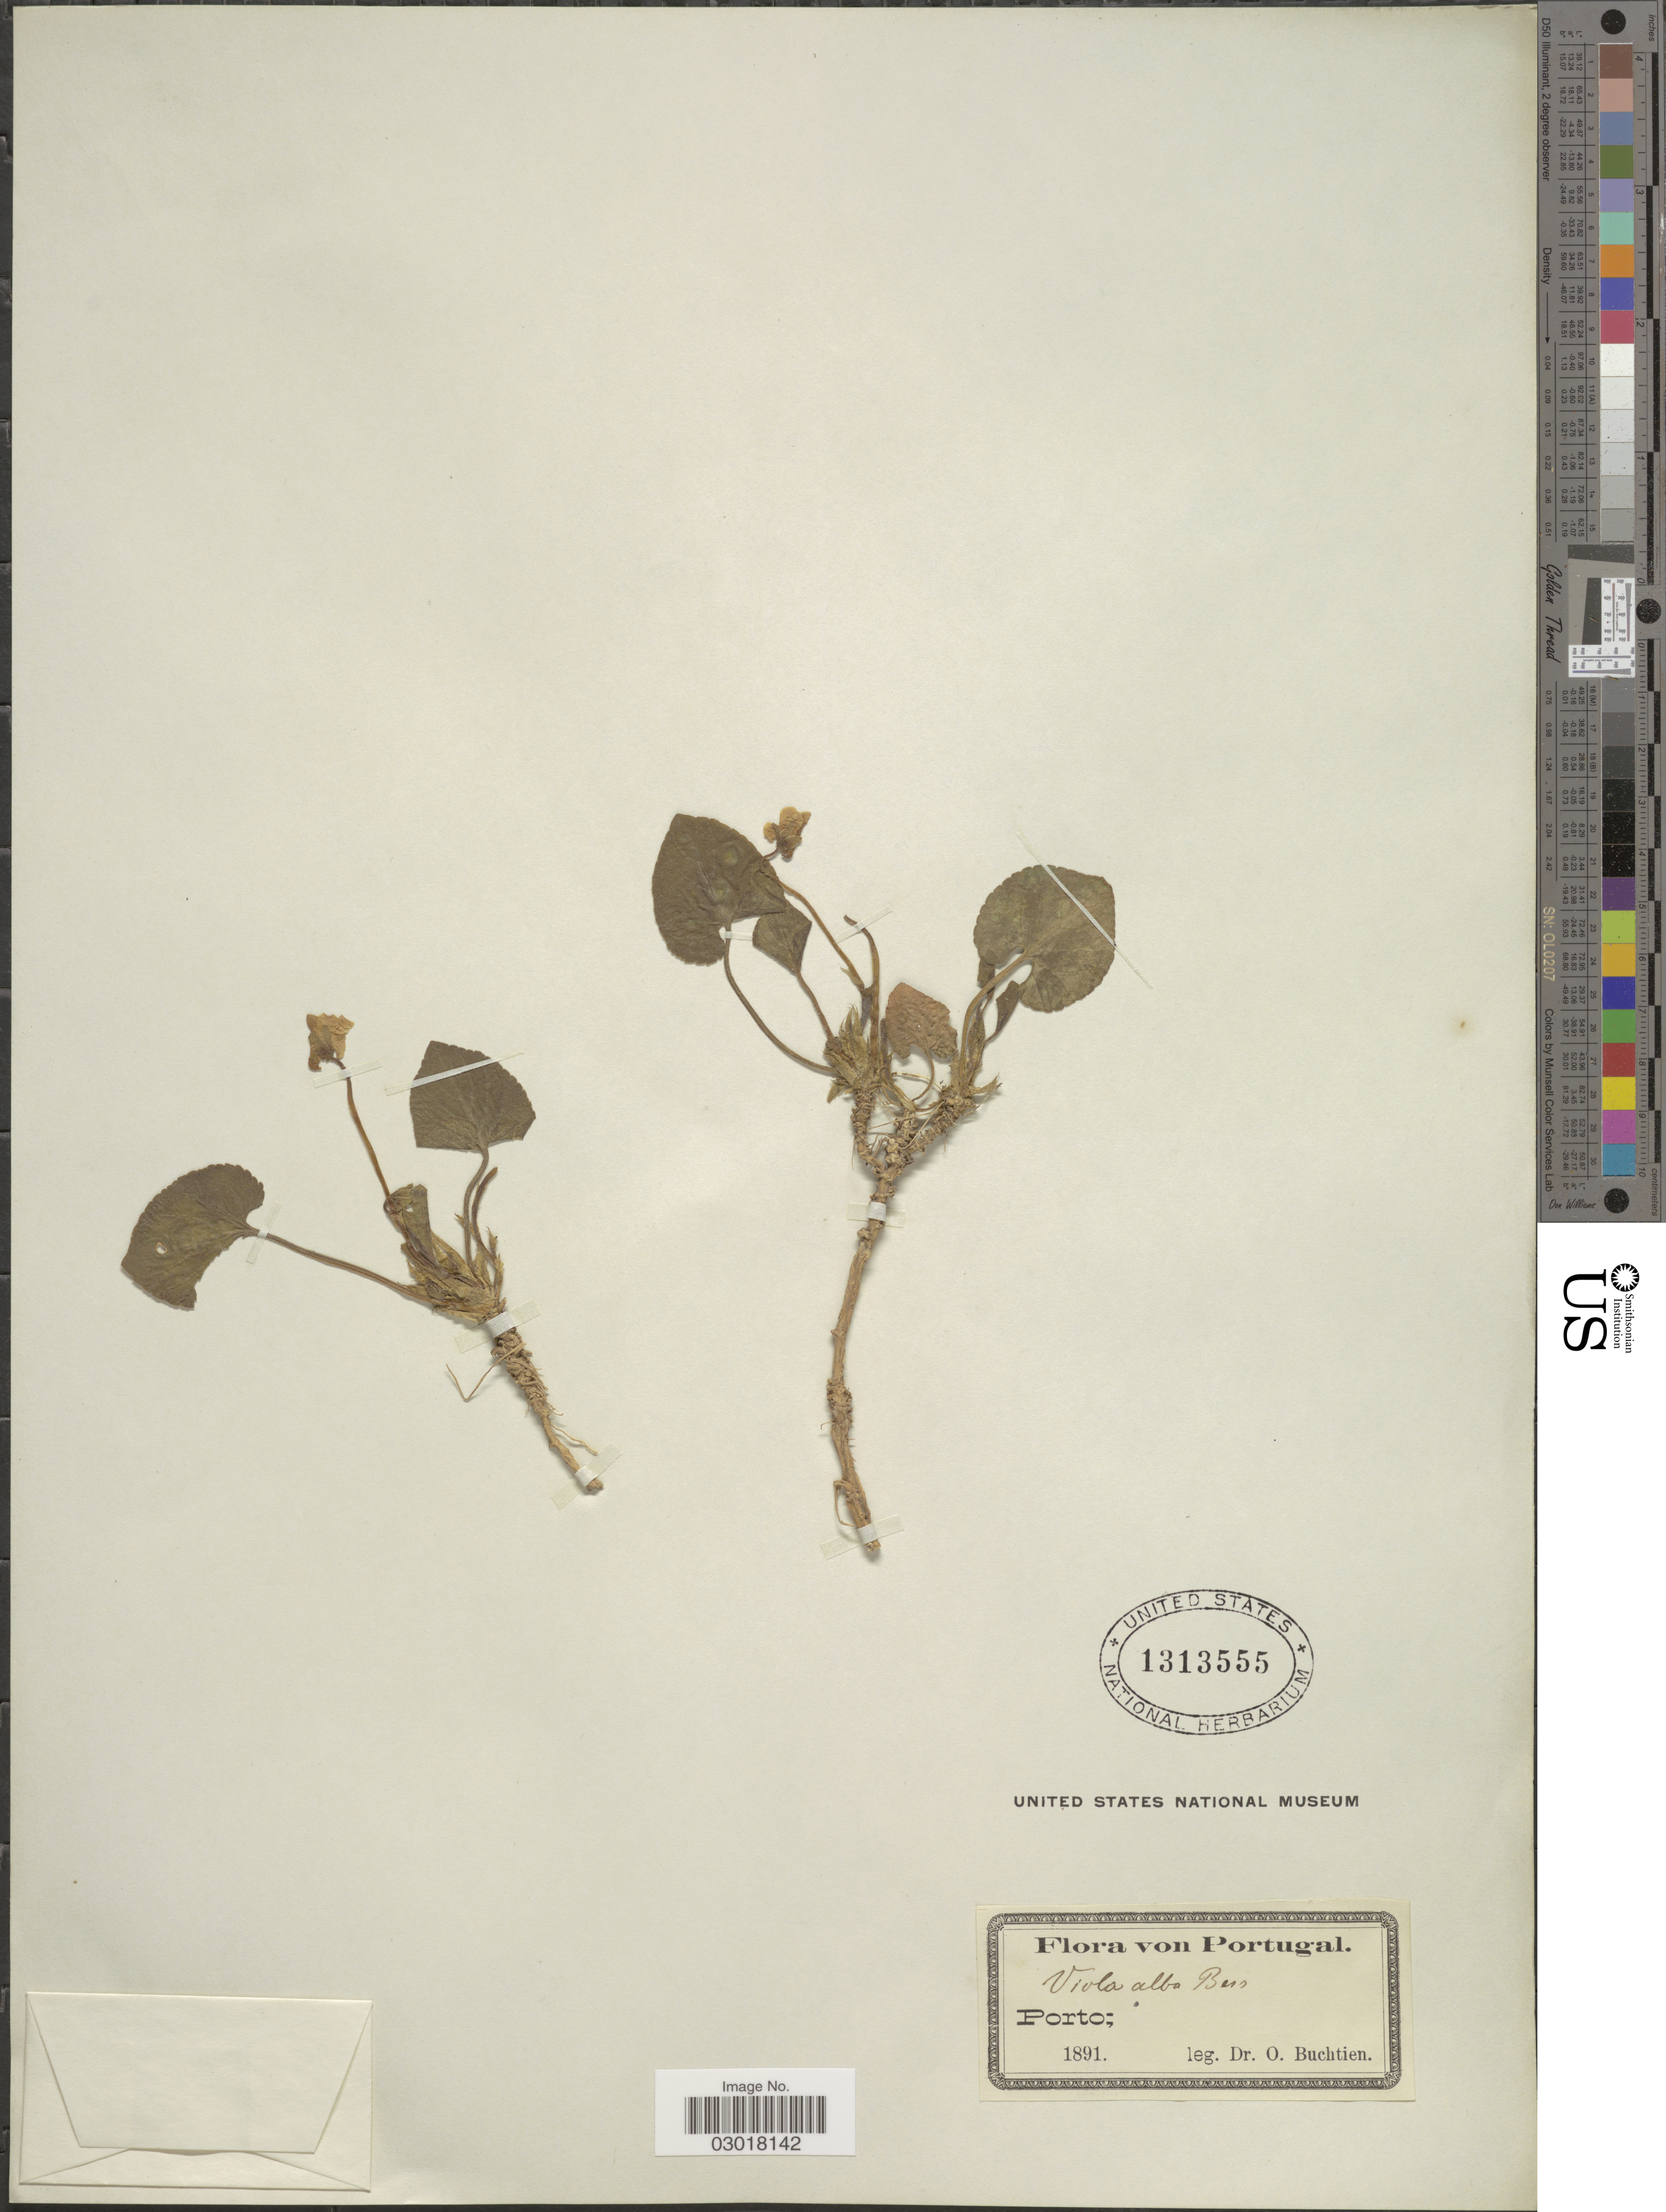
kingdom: Plantae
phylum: Tracheophyta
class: Magnoliopsida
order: Malpighiales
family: Violaceae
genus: Viola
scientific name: Viola alba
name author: Besser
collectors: O. Buchtien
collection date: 1891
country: Portugal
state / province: Porto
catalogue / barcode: US 1313555